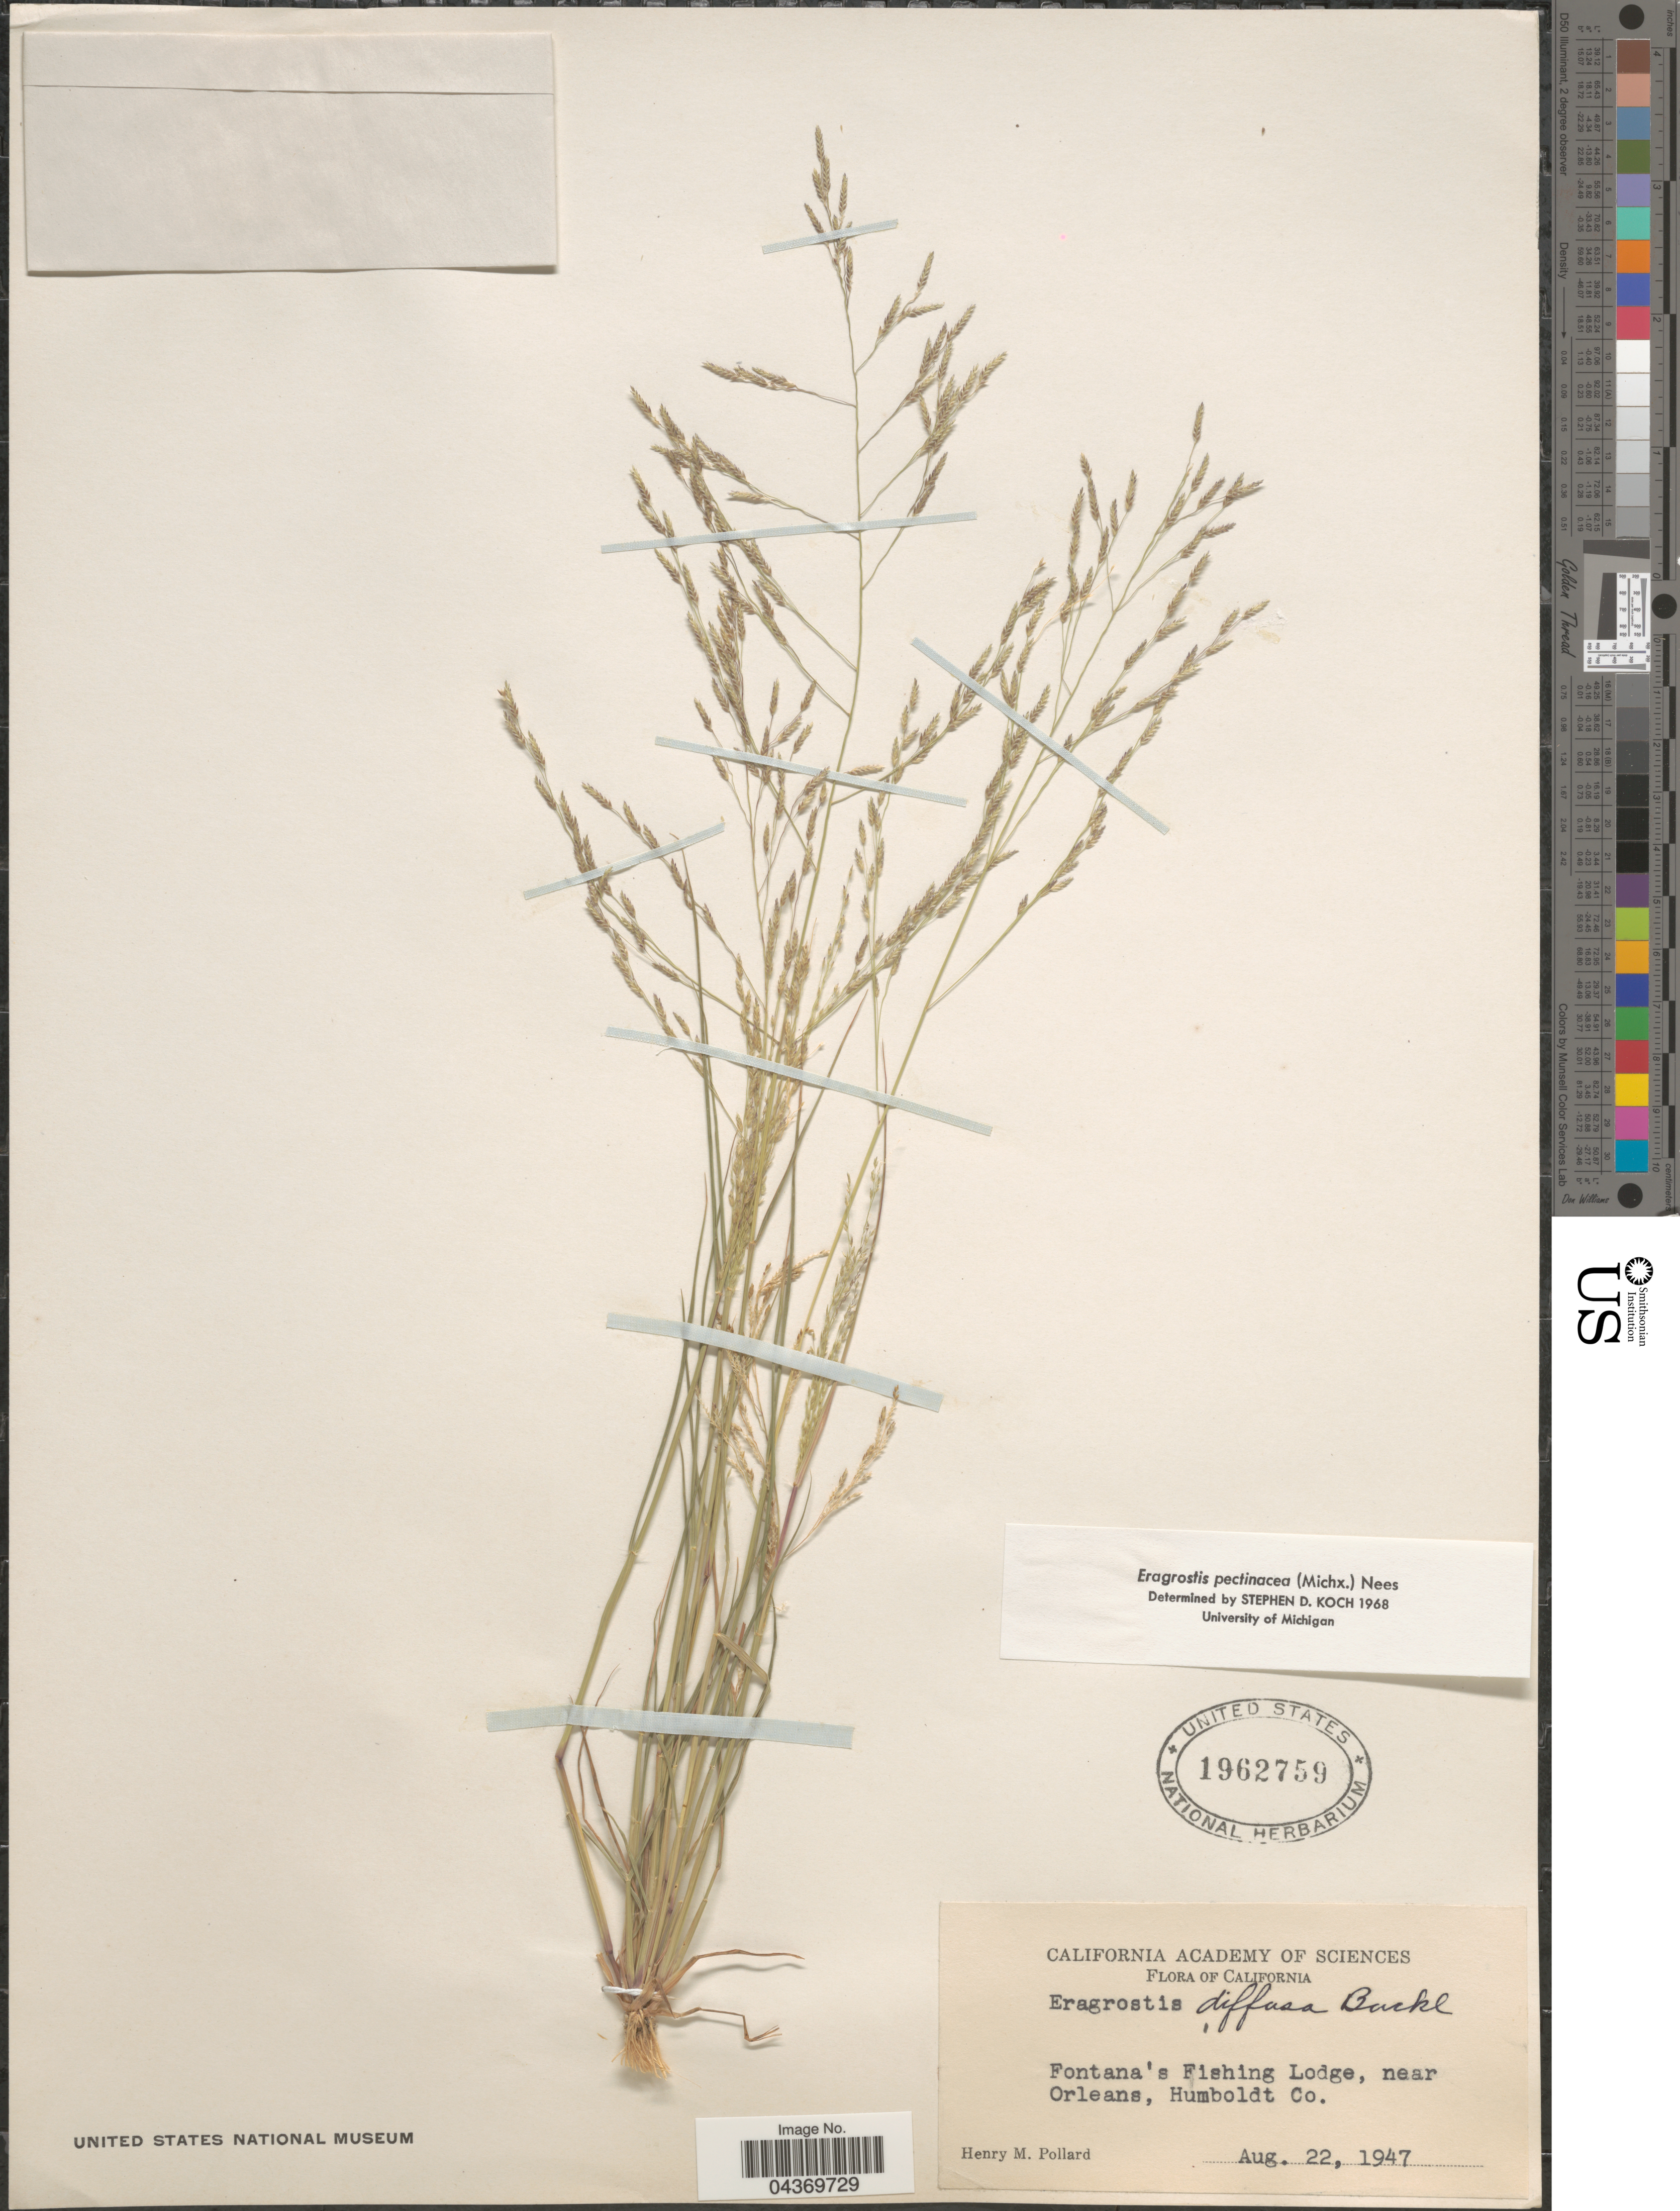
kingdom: Plantae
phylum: Tracheophyta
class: Liliopsida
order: Poales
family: Poaceae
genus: Eragrostis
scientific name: Eragrostis pectinacea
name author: (Michx.) Nees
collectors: H. M. Pollard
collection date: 1947-08-22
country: United States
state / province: California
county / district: Humboldt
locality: Fontana's Fishing Lodge, near Orleans, Humboldt Co.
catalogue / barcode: US 1962759